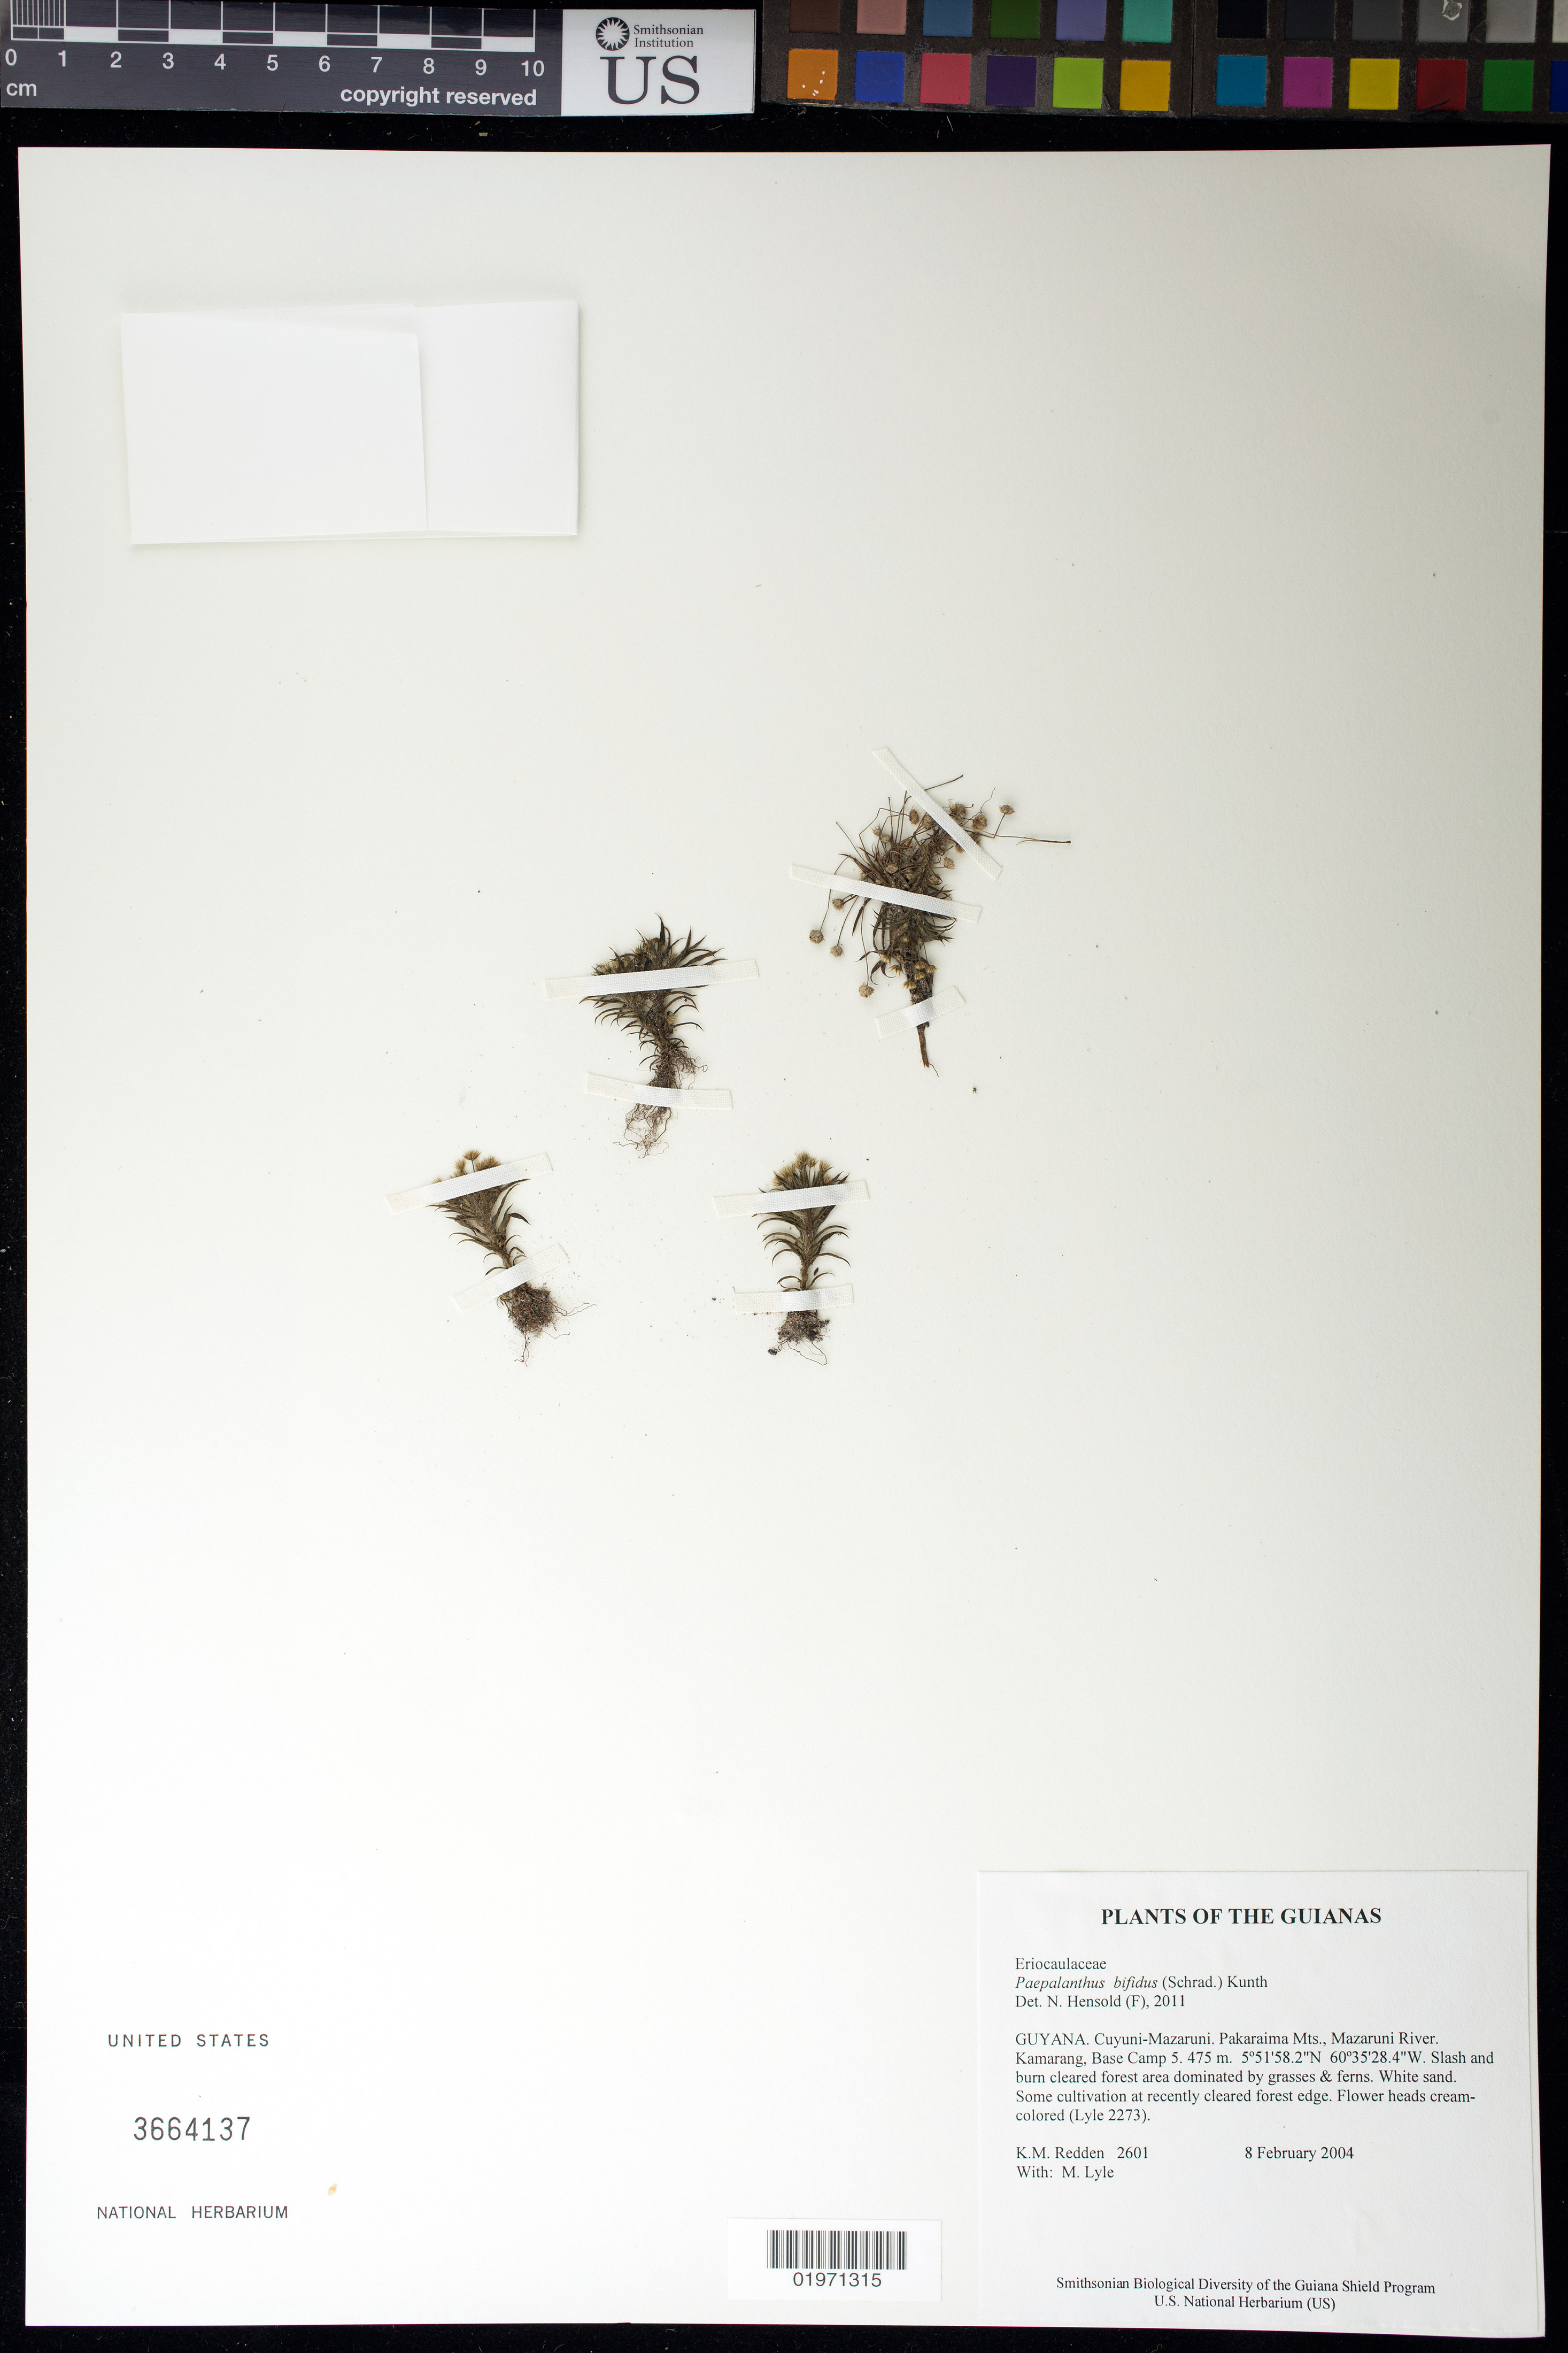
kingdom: Plantae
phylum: Tracheophyta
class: Liliopsida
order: Poales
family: Eriocaulaceae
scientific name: Giuliettia bifida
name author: (Schrad.) Andrino & Sano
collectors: K. M. Redden & M. Lyle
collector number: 2601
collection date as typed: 8 February 2004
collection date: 2004-02-08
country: Guyana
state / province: Cuyuni-Mazaruni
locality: Pakaraima Mts., Mazaruni River. Kamarang, Base Camp 5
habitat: Slash and burn cleared forest area dominated by grasses & ferns. White sand. Some cultivation at recently cleared forest edge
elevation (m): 475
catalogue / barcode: US 3664137